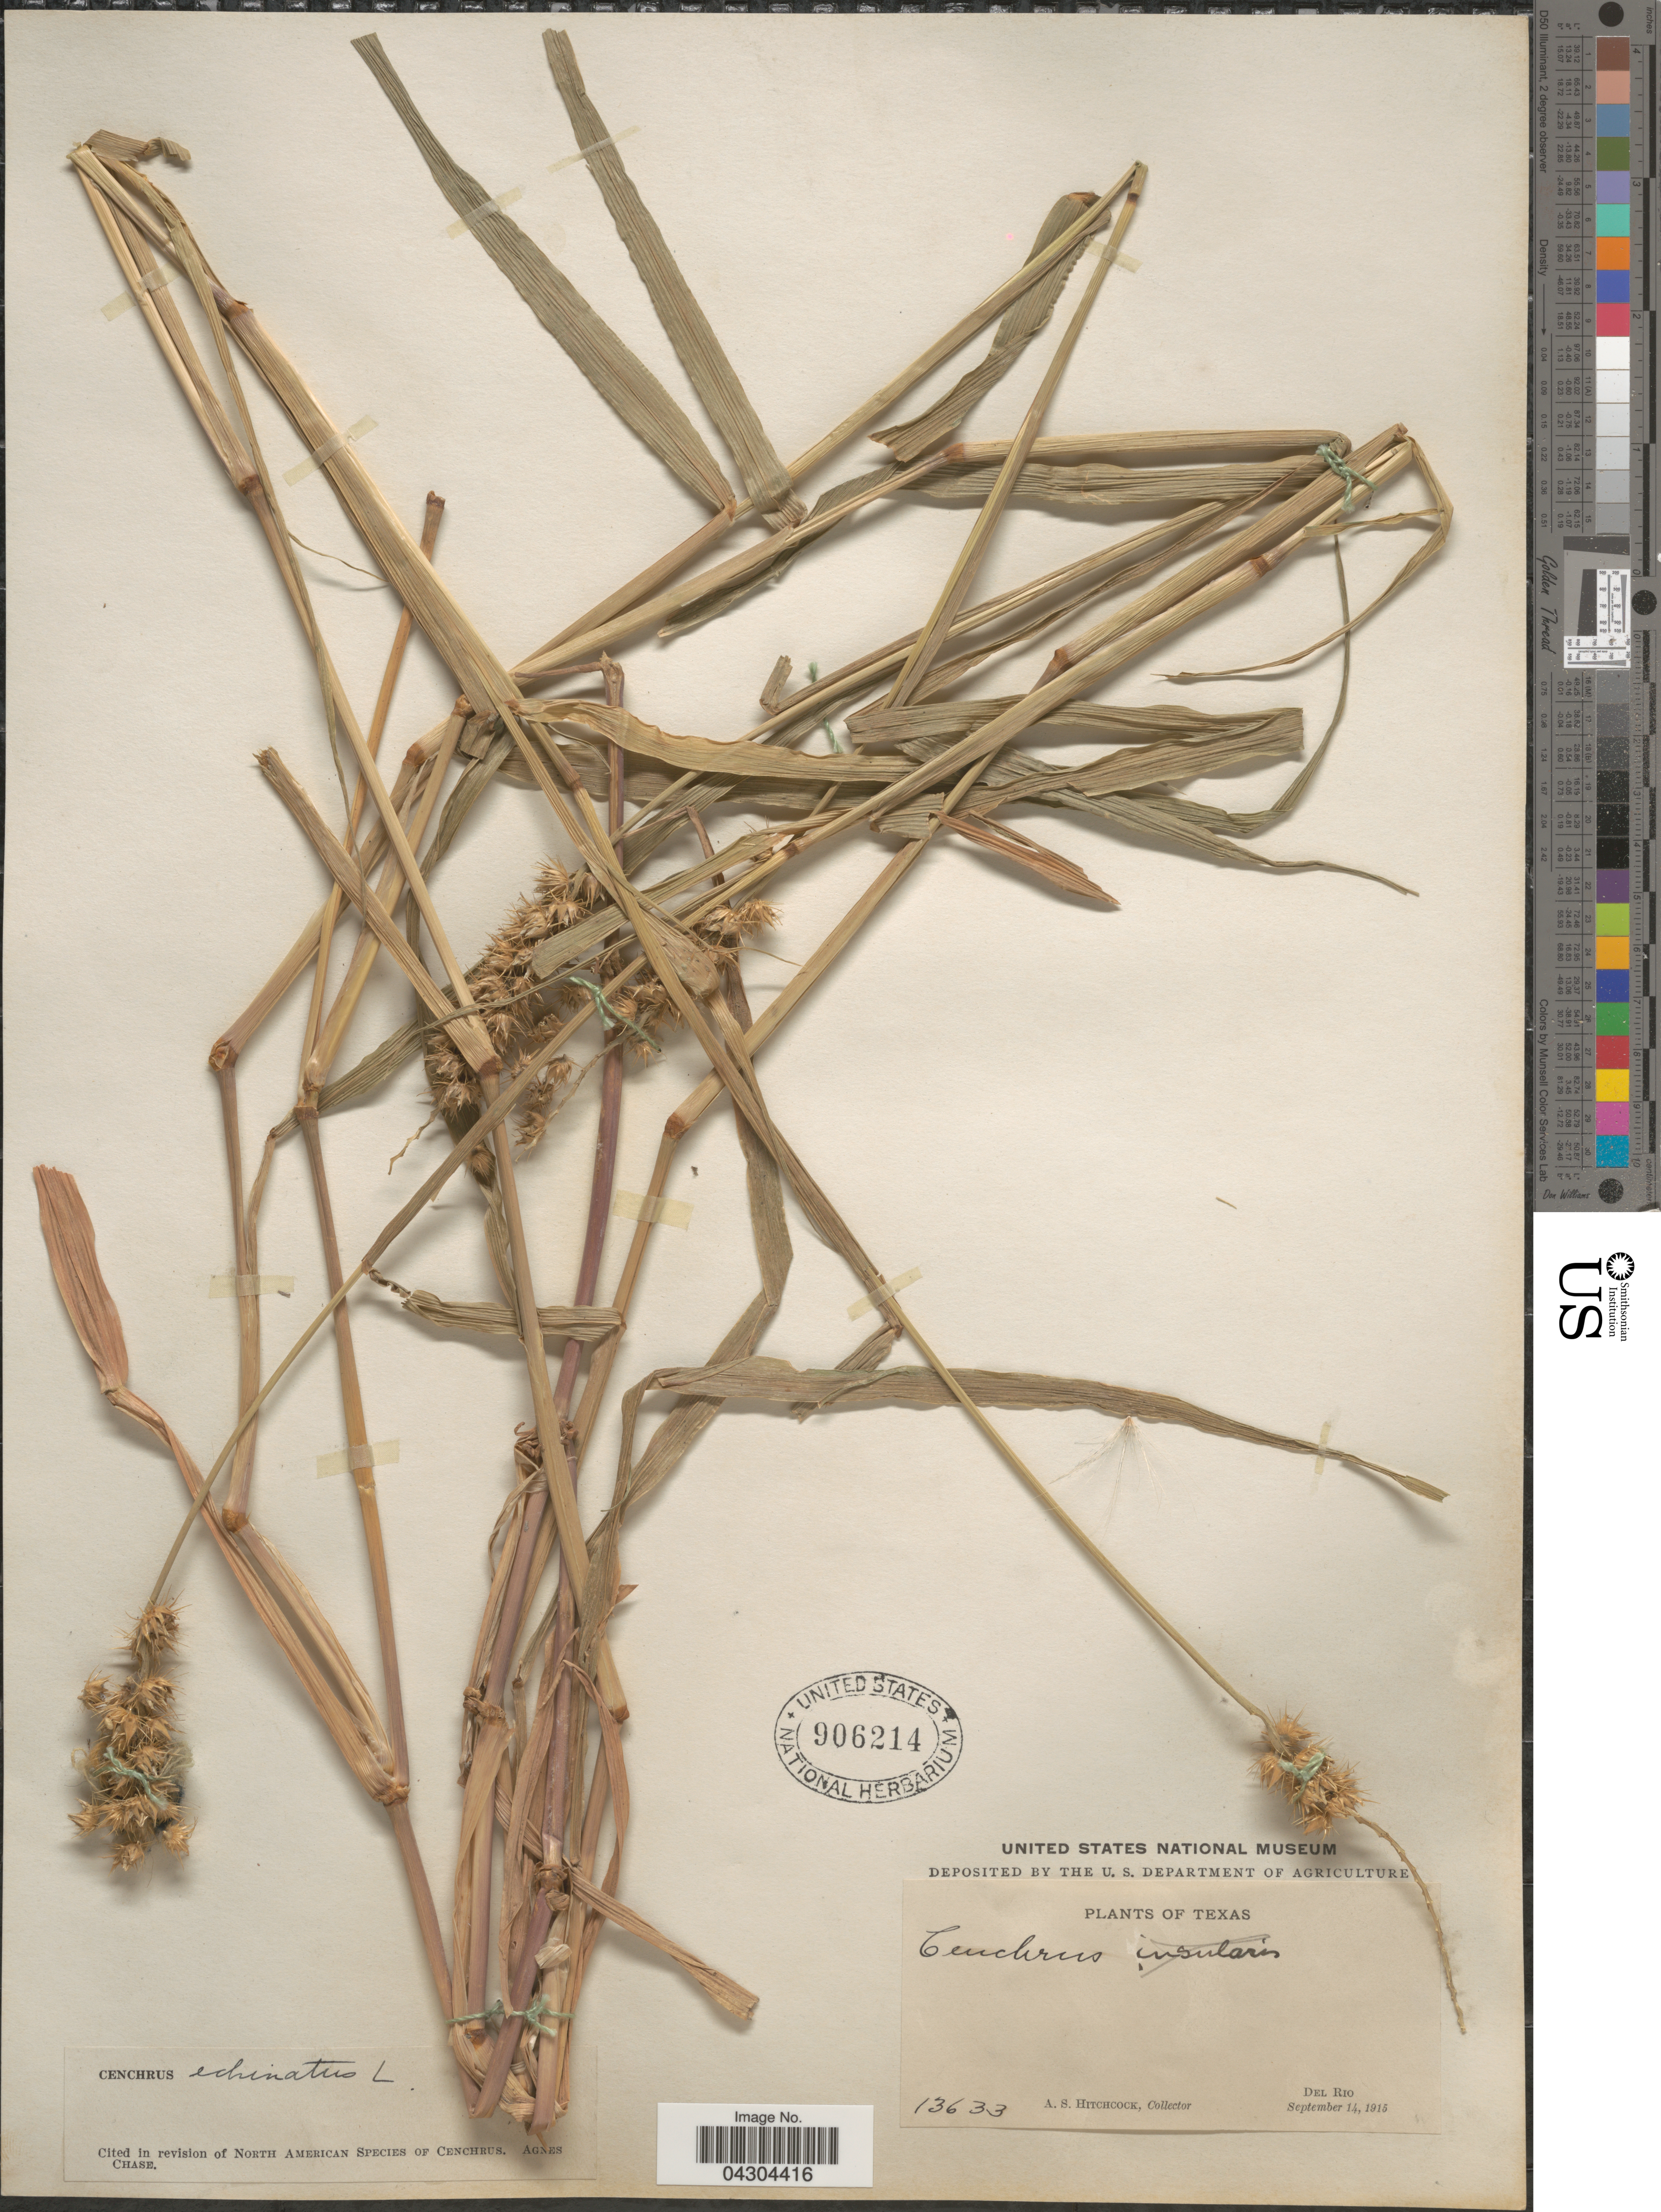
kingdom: Plantae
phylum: Tracheophyta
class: Liliopsida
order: Poales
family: Poaceae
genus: Cenchrus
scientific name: Cenchrus echinatus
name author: L.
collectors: A. S. Hitchcock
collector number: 13633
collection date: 1915-09-14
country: United States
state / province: Texas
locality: Del Rio.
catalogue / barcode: US 906214